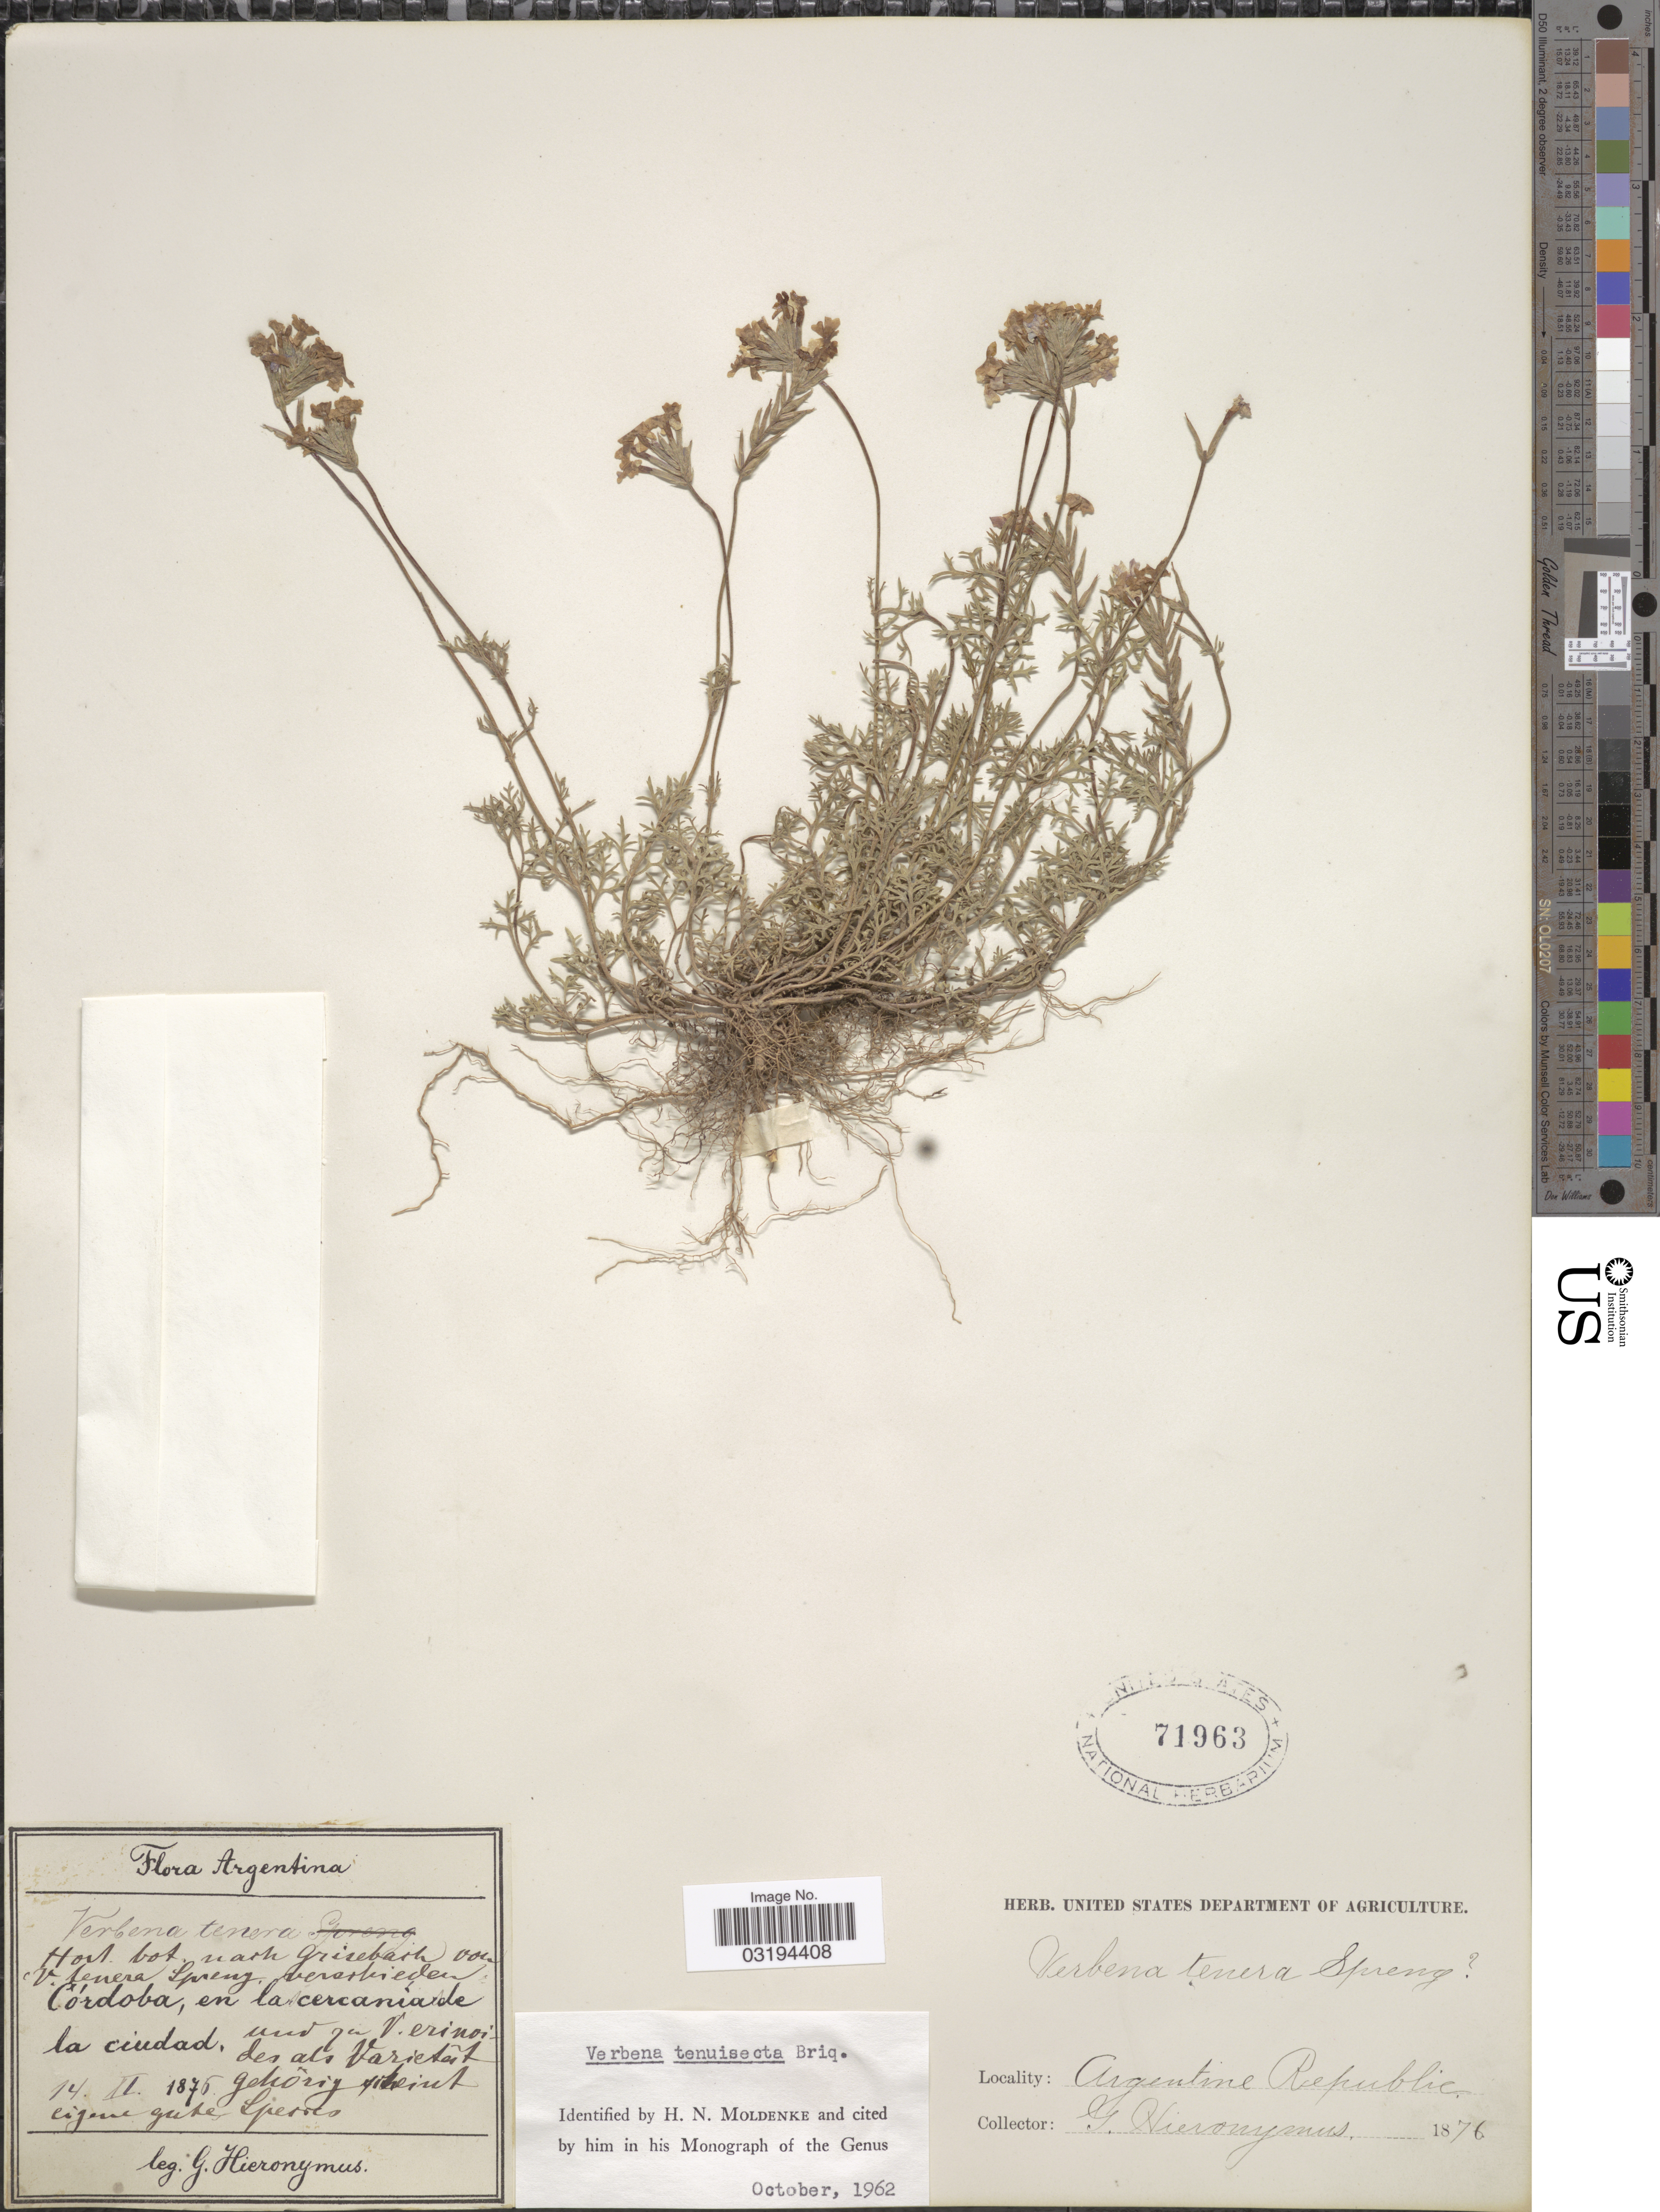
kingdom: Plantae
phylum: Tracheophyta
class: Magnoliopsida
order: Lamiales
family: Verbenaceae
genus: Verbena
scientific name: Verbena tenuisecta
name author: Briq.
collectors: G. H. Hieronymus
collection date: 1876-11-14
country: Argentina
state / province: Cordoba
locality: Córdoba, en la cercania de la ciudad.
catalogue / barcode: US 71963